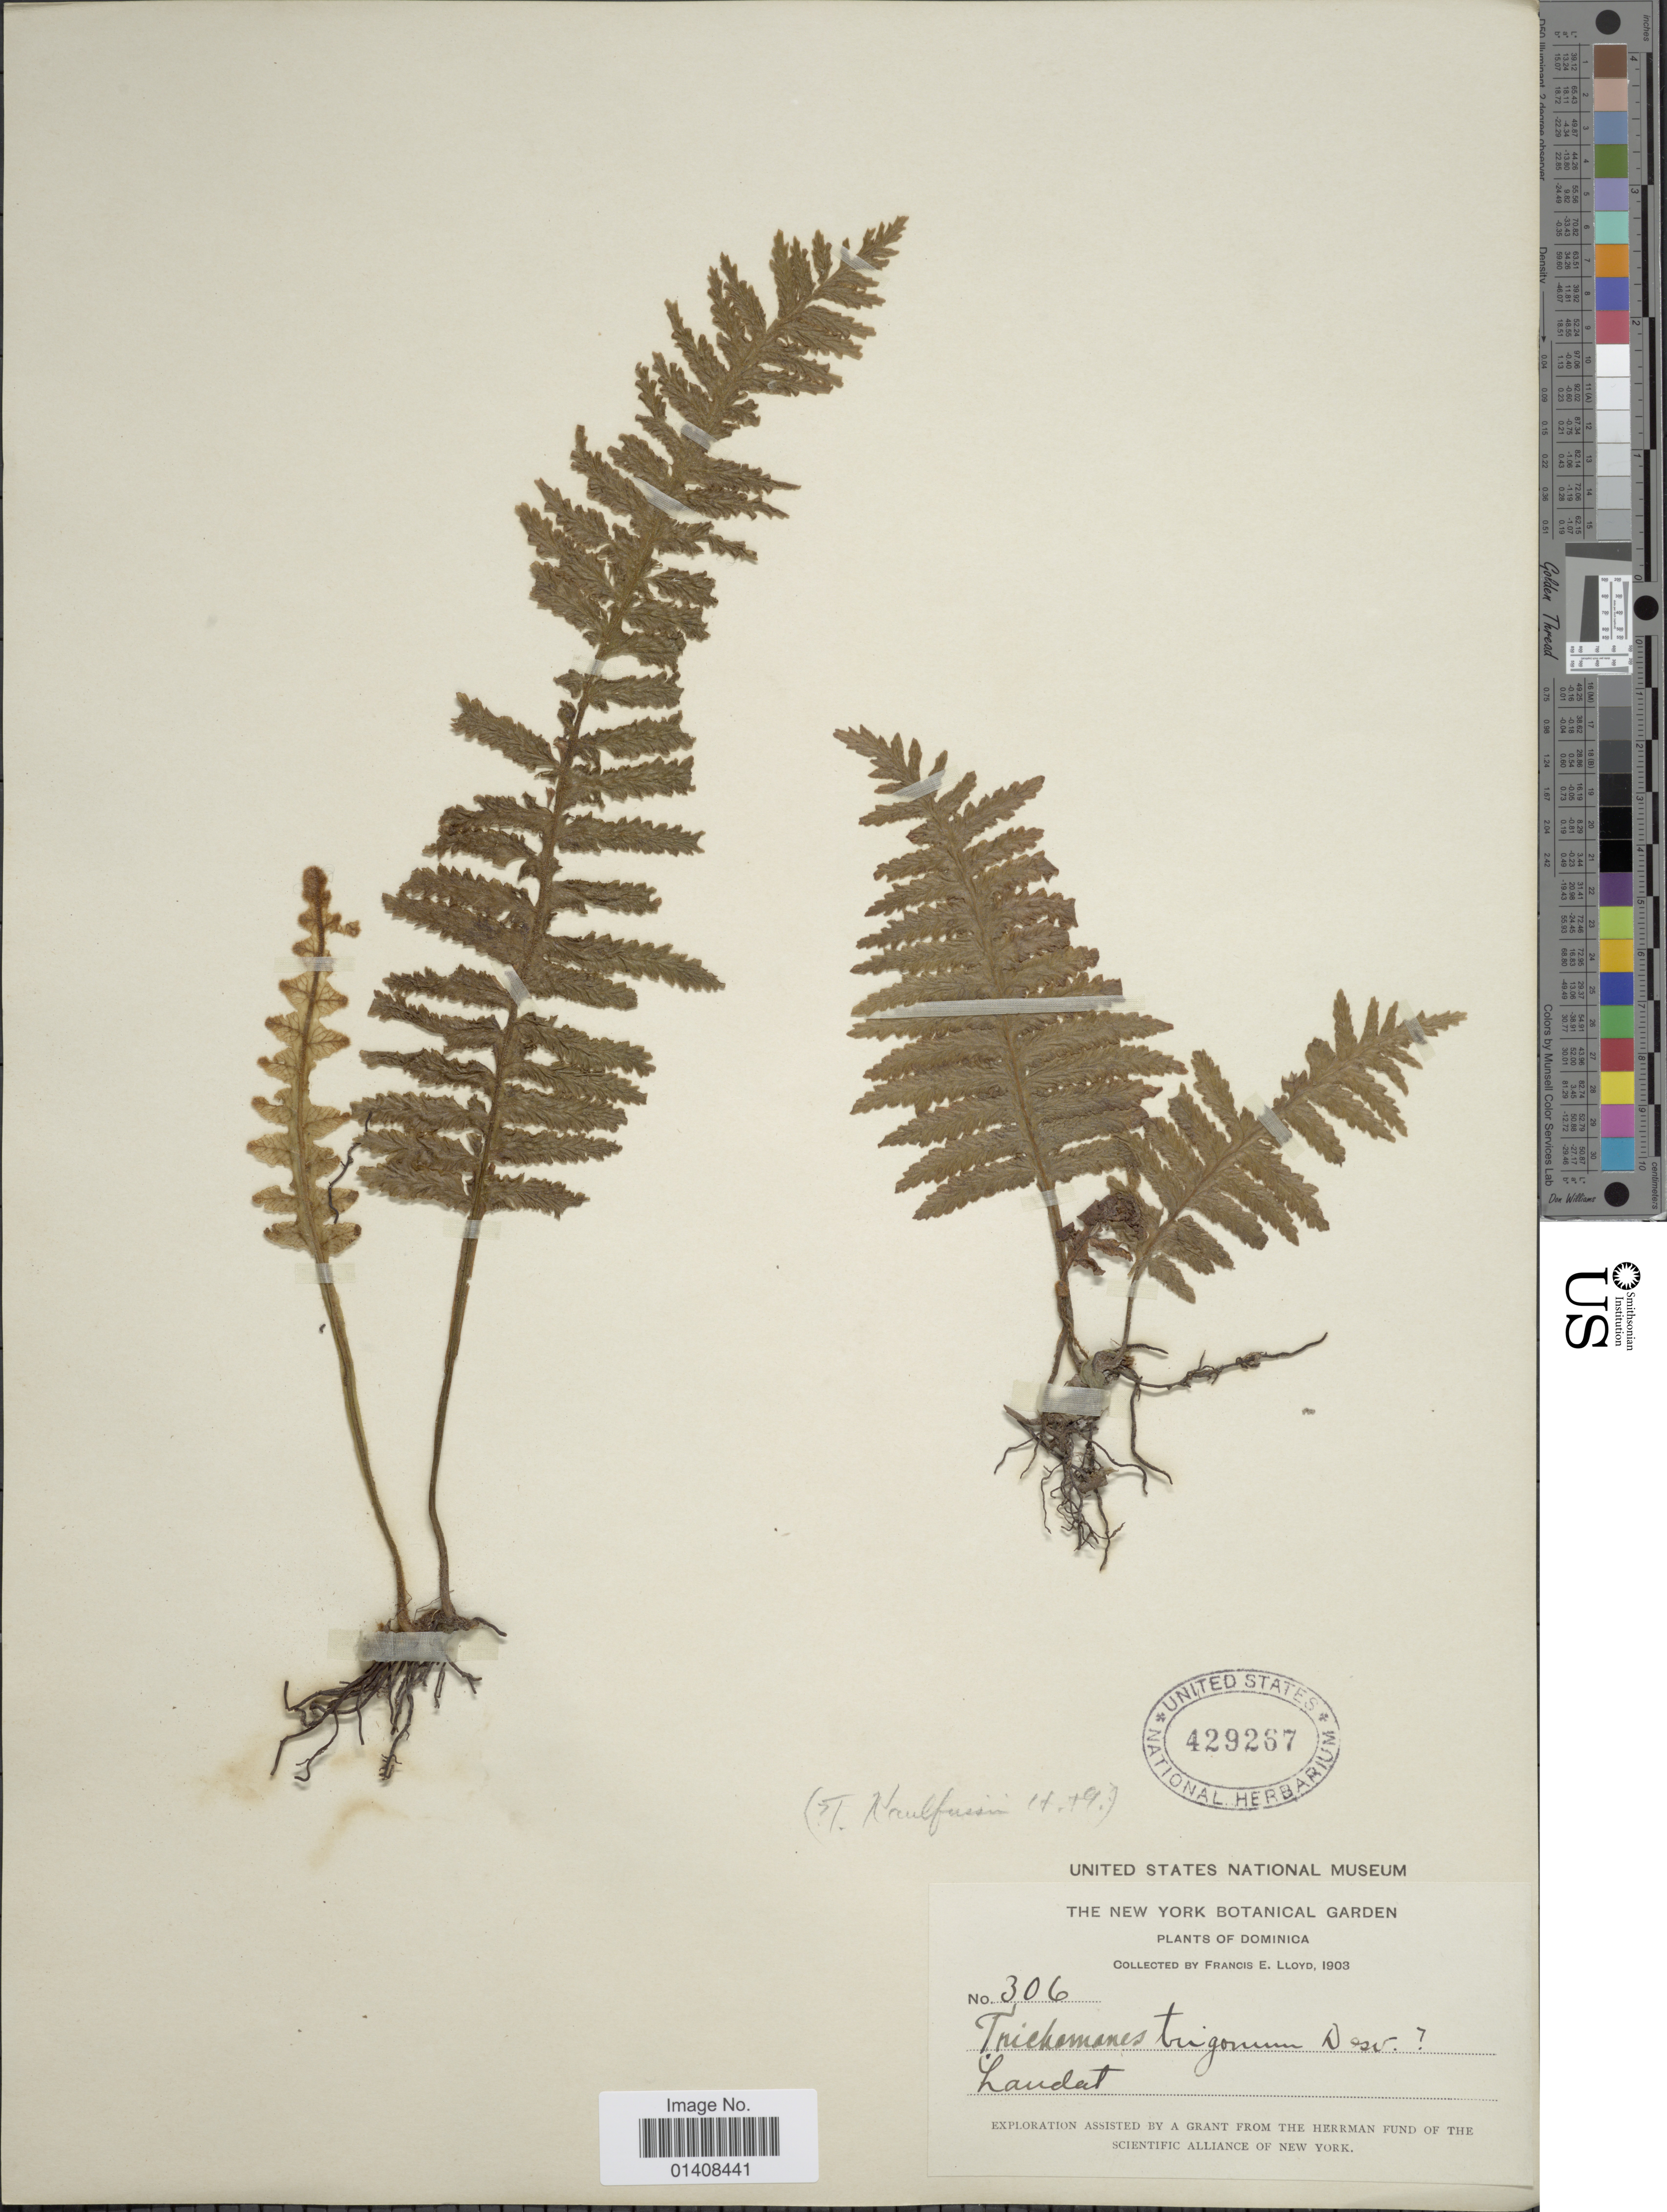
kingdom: Plantae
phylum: Tracheophyta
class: Polypodiopsida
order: Hymenophyllales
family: Hymenophyllaceae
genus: Trichomanes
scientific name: Trichomanes trigonum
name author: Desv.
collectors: Lloyd, C. E.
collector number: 306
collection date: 1903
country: Dominica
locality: Laudat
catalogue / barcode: US 429267